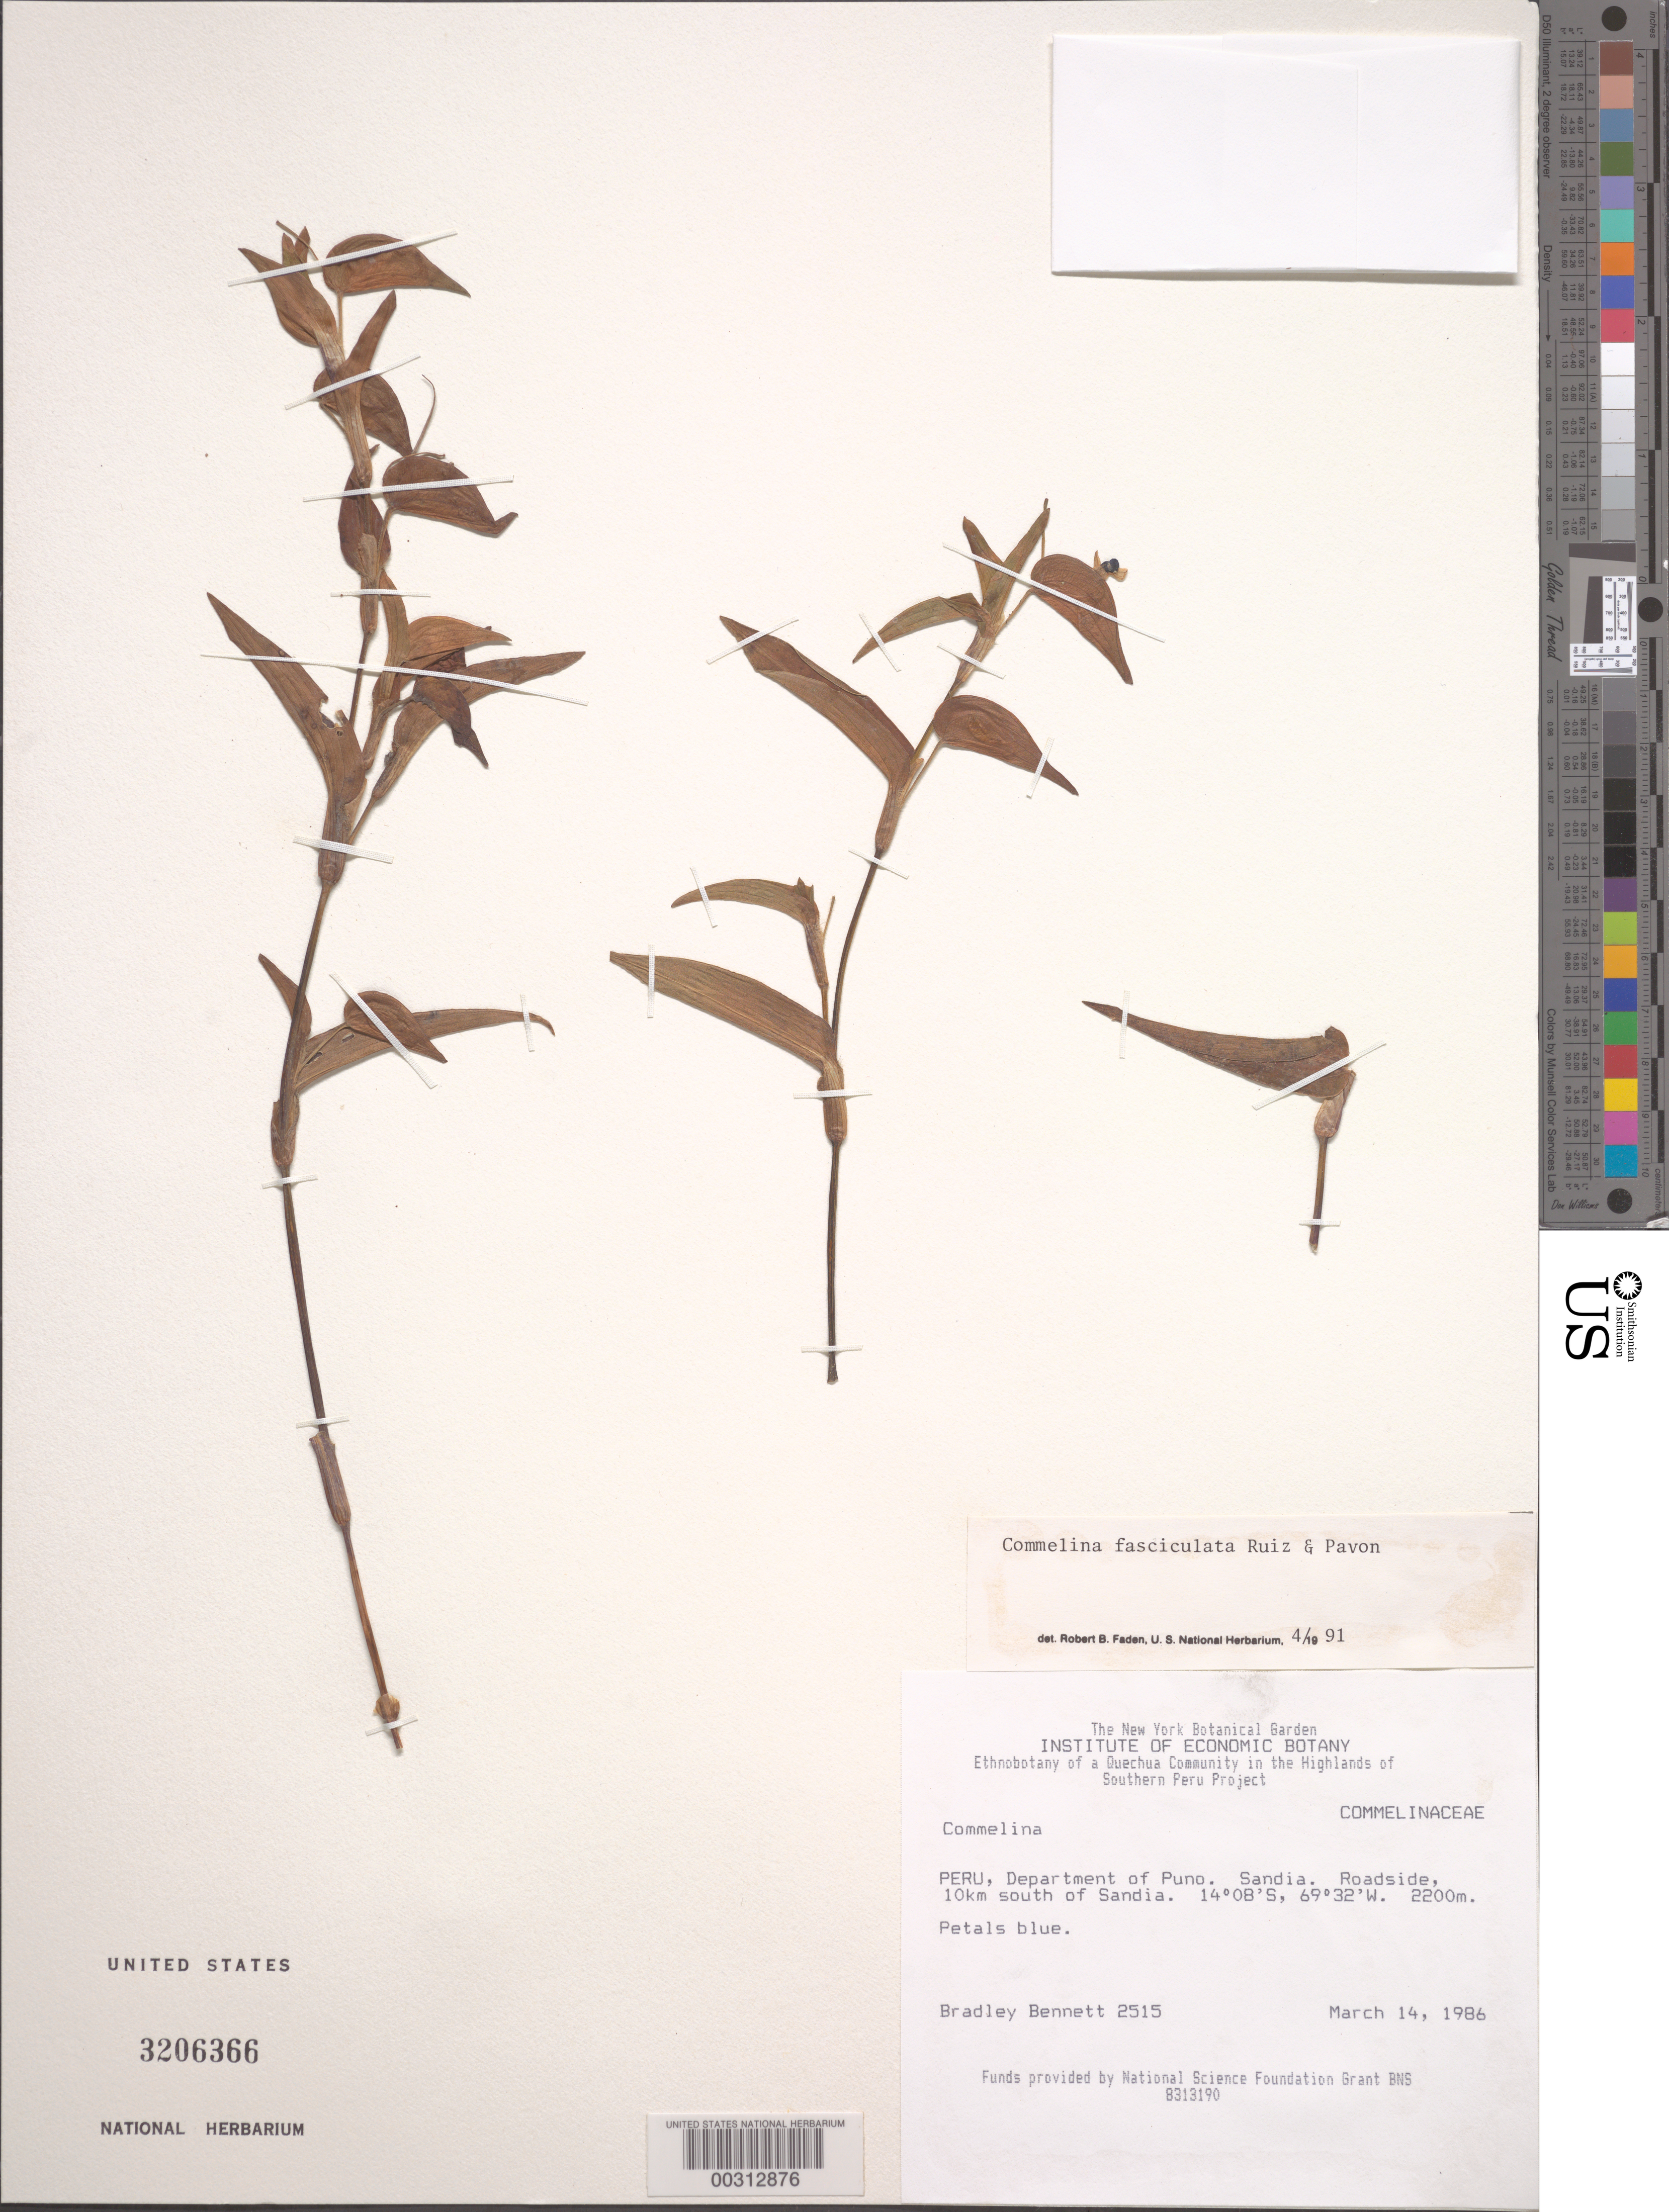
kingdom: Plantae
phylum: Tracheophyta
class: Liliopsida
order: Commelinales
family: Commelinaceae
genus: Commelina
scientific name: Commelina fasciculata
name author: Ruiz & Pav.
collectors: B. Bennett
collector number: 2515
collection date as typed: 14 Mar 1986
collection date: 1986-03-14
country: Peru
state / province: Puno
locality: Sandia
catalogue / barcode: US 3206366